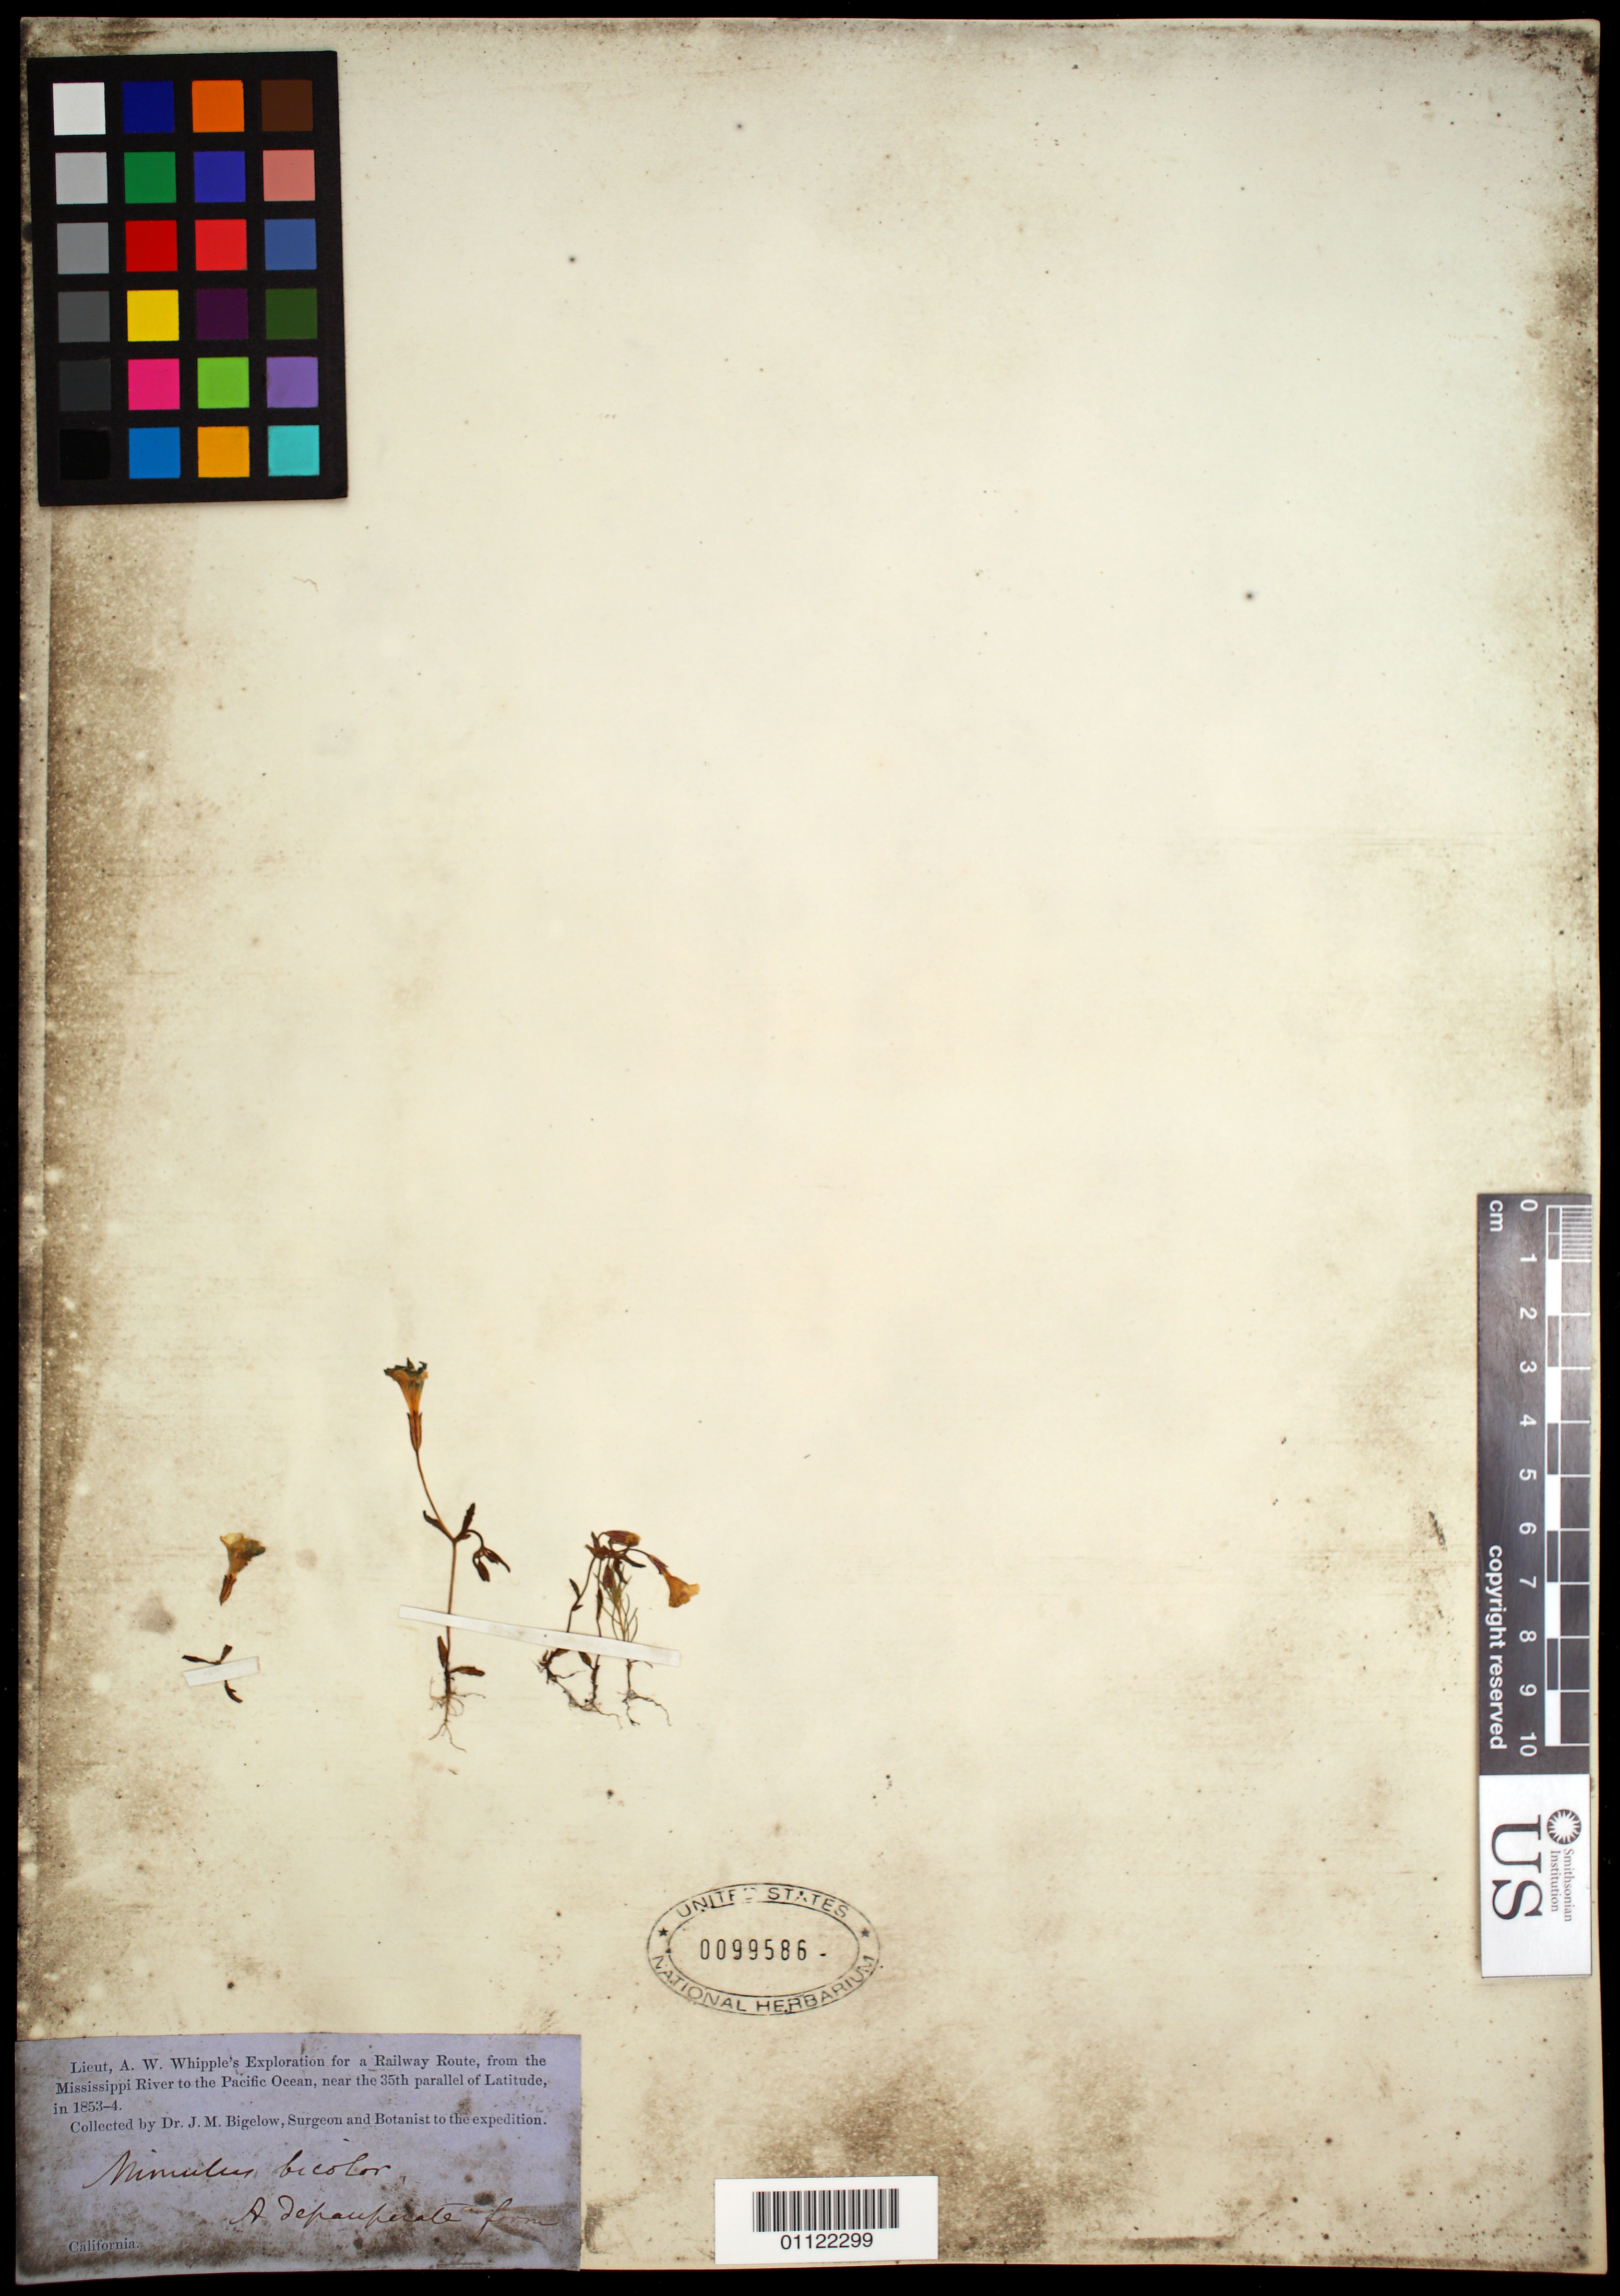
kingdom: Plantae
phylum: Tracheophyta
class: Magnoliopsida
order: Lamiales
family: Phrymaceae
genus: Mimulus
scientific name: Mimulus bicolor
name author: Hartw. ex Benth.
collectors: J. M. Bigelow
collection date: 1853/1854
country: United States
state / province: California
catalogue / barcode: US 99586